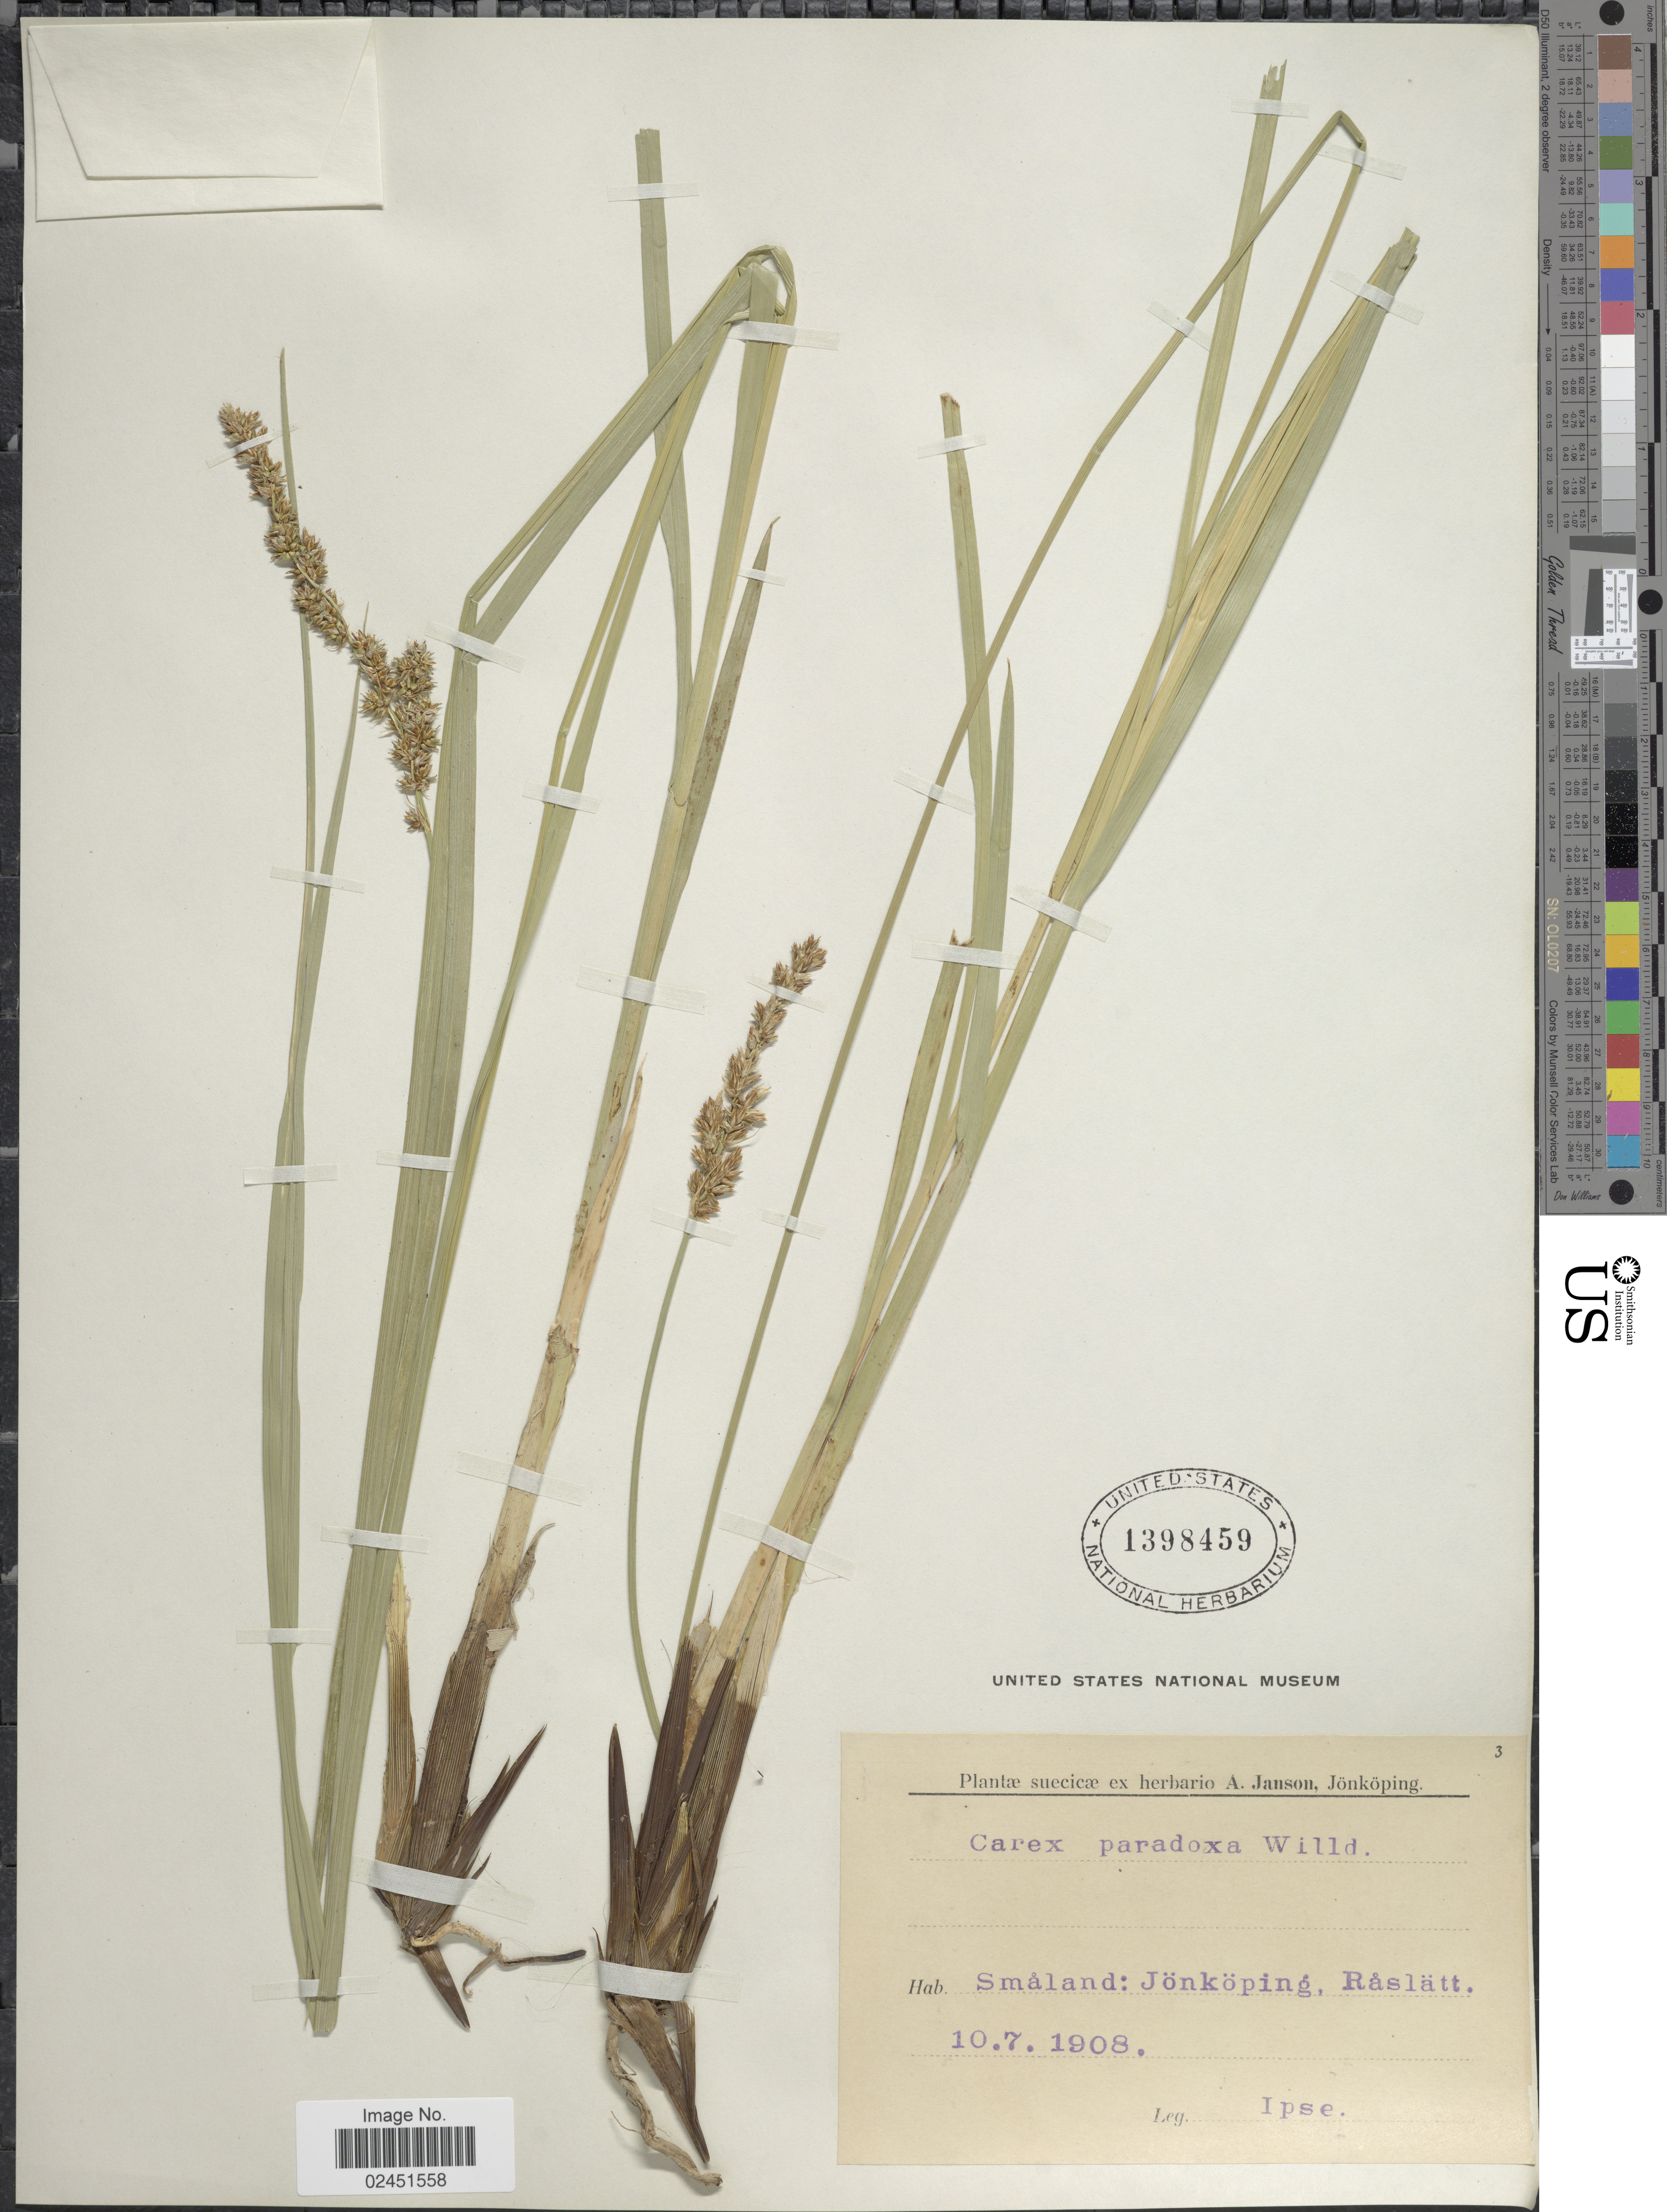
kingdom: Plantae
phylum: Tracheophyta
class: Liliopsida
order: Poales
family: Cyperaceae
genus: Carex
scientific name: Carex appropinquata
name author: Schumach.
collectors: -. Ipse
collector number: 3?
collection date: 1908-07-10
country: Sweden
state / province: Jönköping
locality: Smaland: Jonkoping, Raslatt.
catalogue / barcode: US 1398459